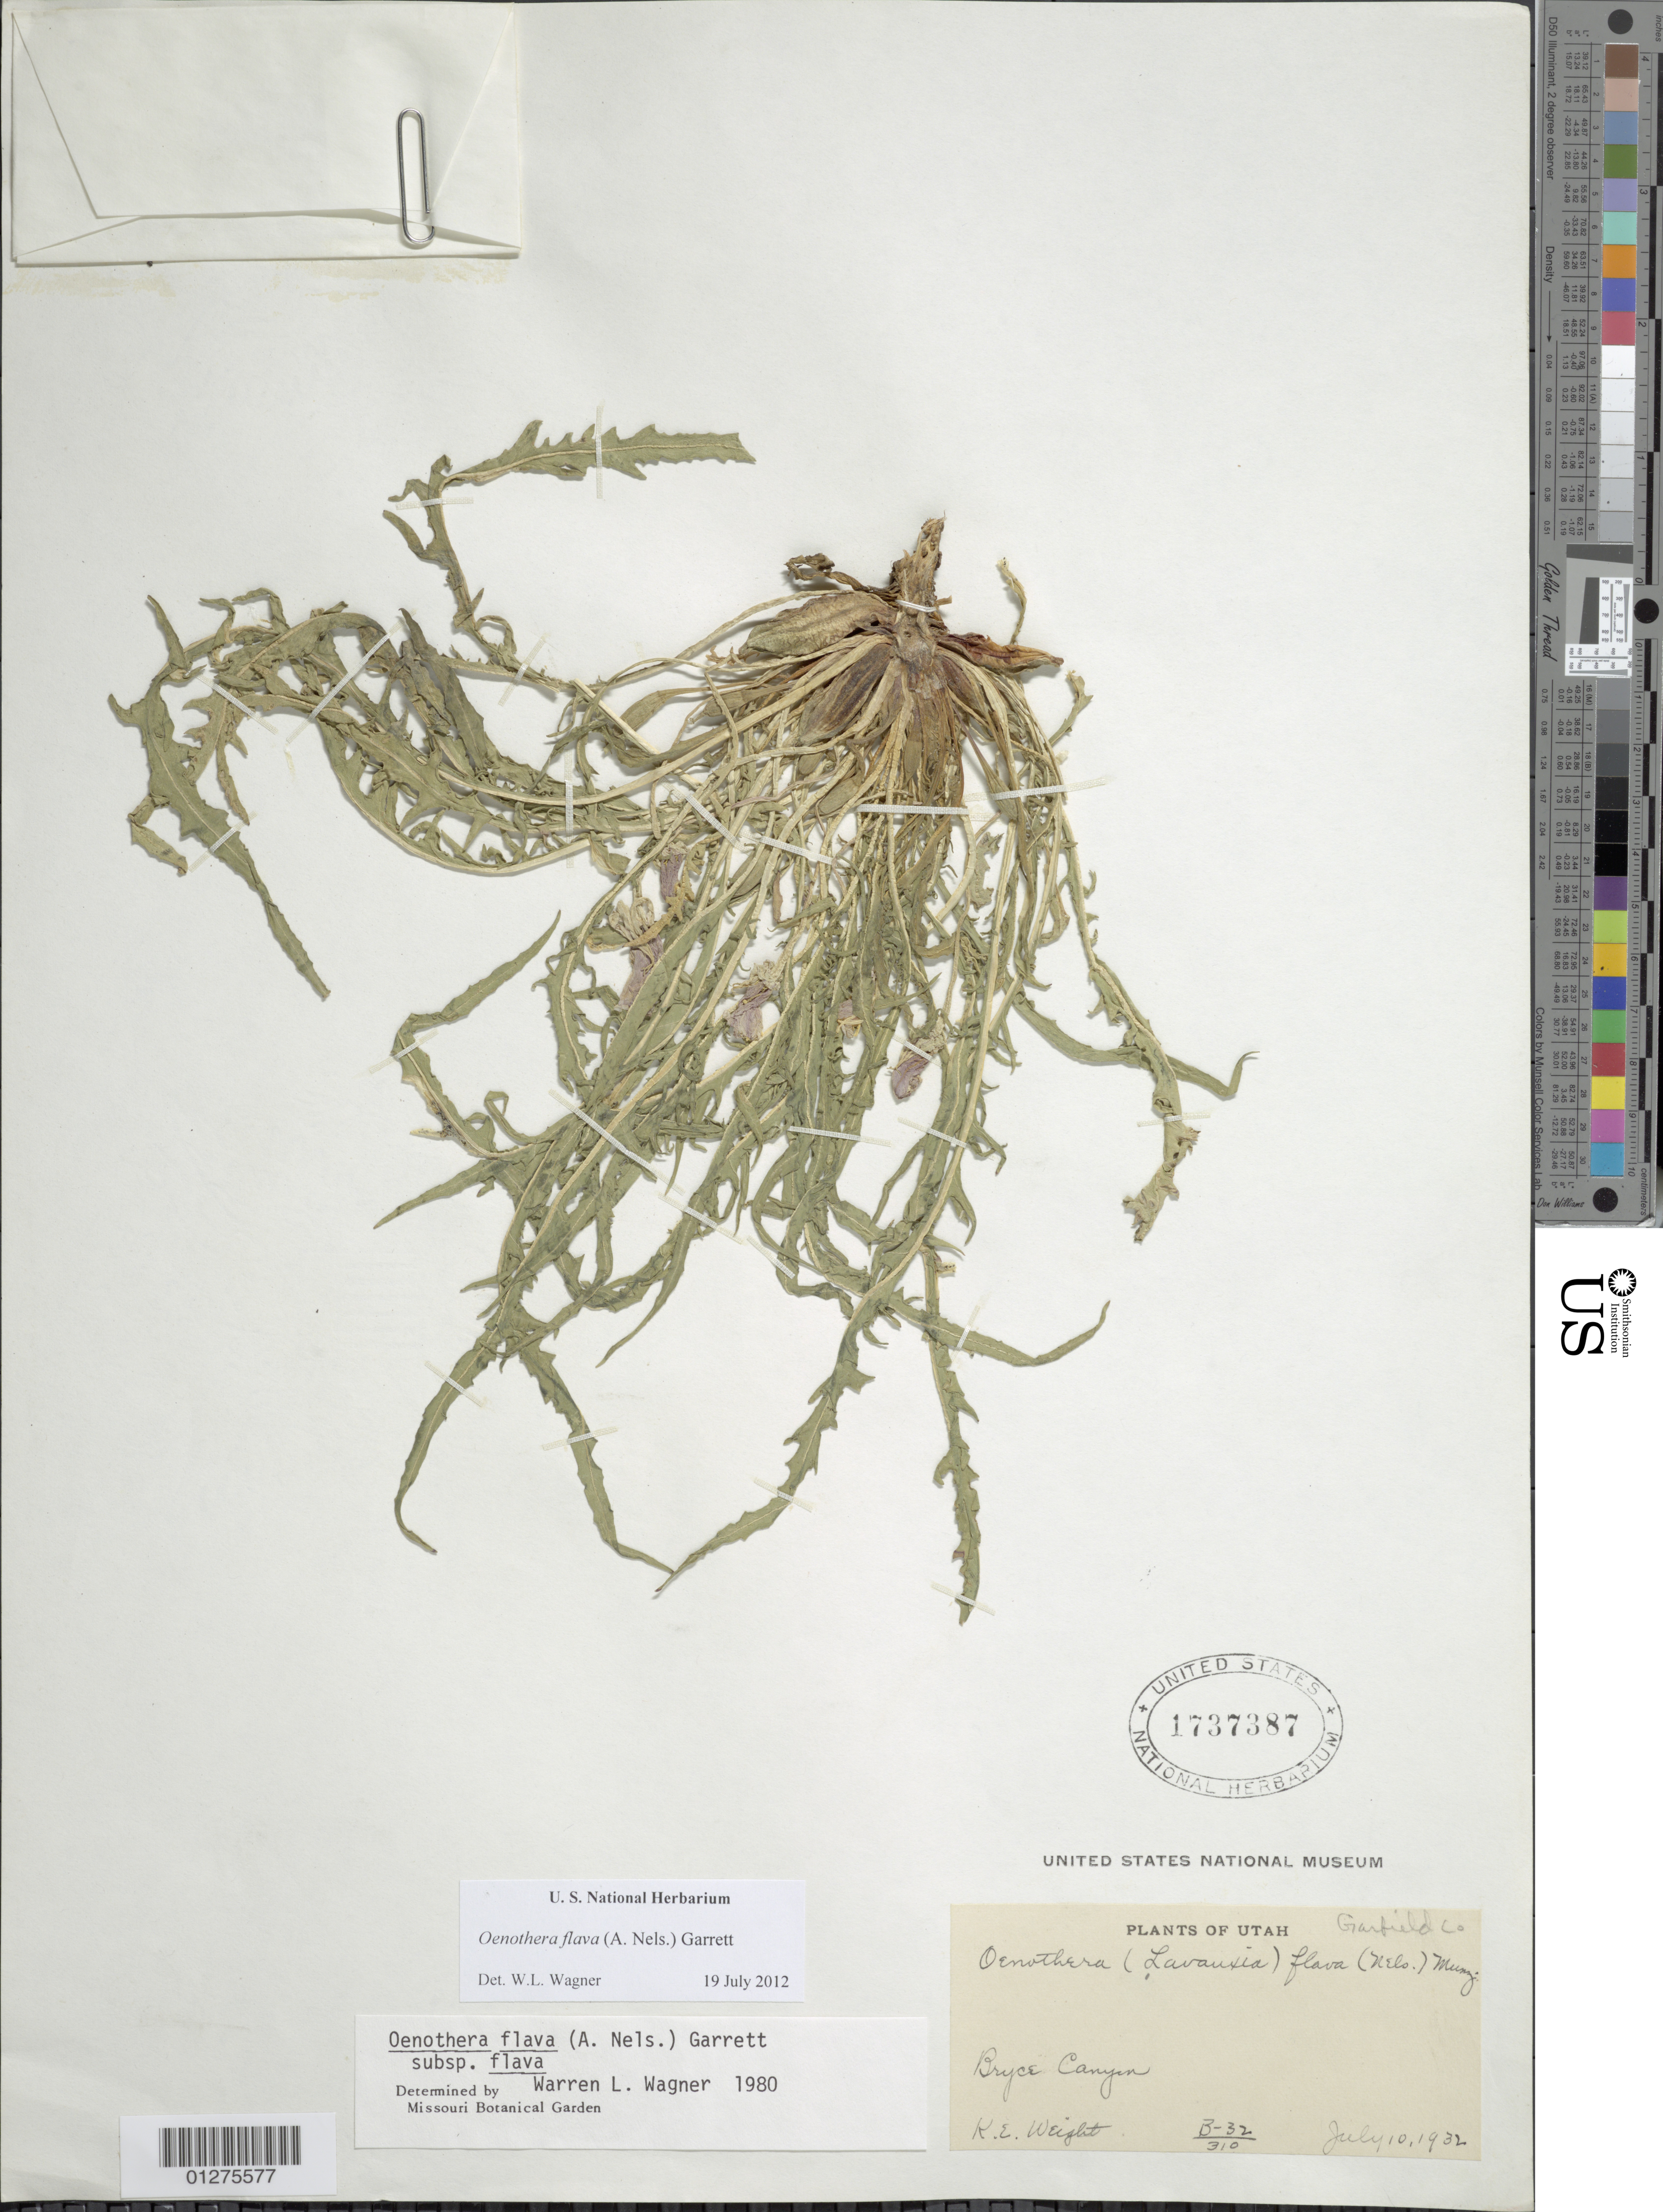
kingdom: Plantae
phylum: Tracheophyta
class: Magnoliopsida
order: Myrtales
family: Onagraceae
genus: Oenothera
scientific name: Oenothera flava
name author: (A. Nelson) Garrett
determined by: Wagner, W. L., (BOT), Smithsonian Institution - National Museum of Natural History (UNITED STATES)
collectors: K. Weight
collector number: B32/310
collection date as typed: July 10, 1931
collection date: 1931-07-10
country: United States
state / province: Utah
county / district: Garfield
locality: Bryce Canyon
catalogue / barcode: US 1737387